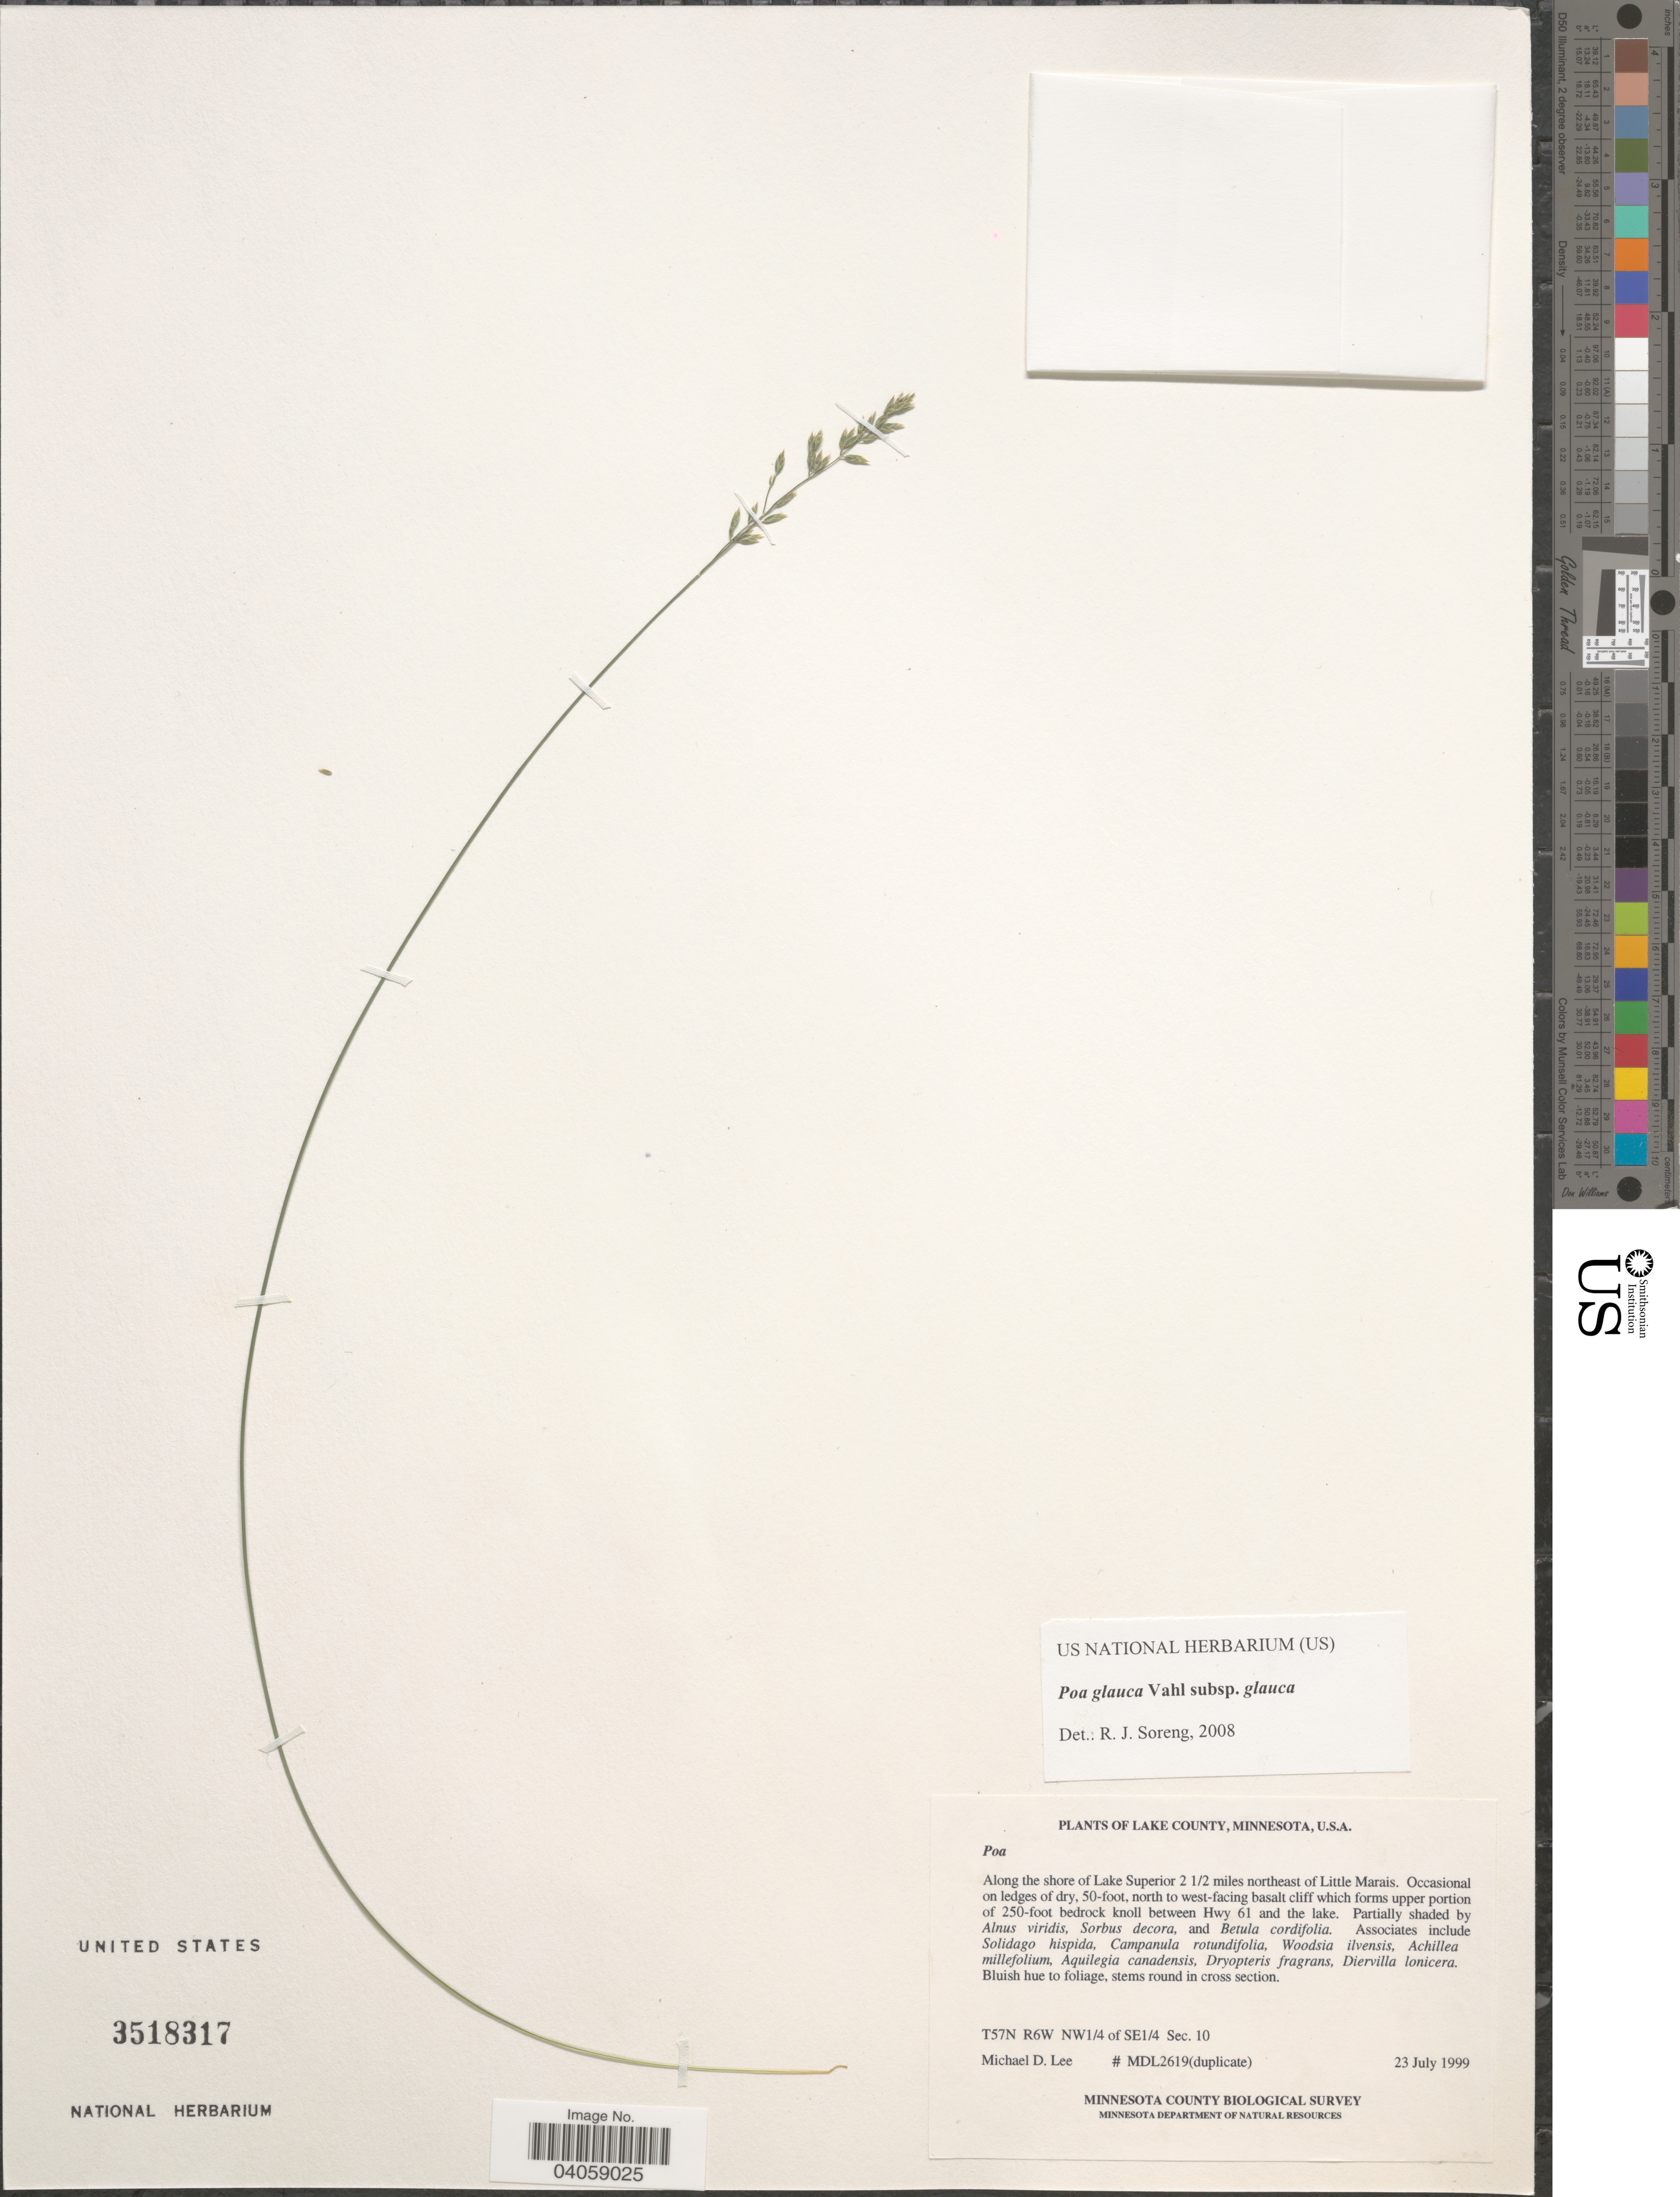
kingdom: Plantae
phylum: Tracheophyta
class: Liliopsida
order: Poales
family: Poaceae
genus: Poa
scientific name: Poa glauca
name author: Vahl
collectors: M. Lee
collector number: MDL2619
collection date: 1999-07-23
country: United States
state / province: Minnesota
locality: Lake County. Along the shore of Lake Superior 2½ miles northeast of Little Marais. On ledges of dry, 50-foot, north to west-facing basalt cliff which forms upper portion of 250-foot bedrock knoll between Hwy 61 and the lake. T57N R6W NW¼ of SE¼ Sec.10.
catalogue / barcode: US 3518317